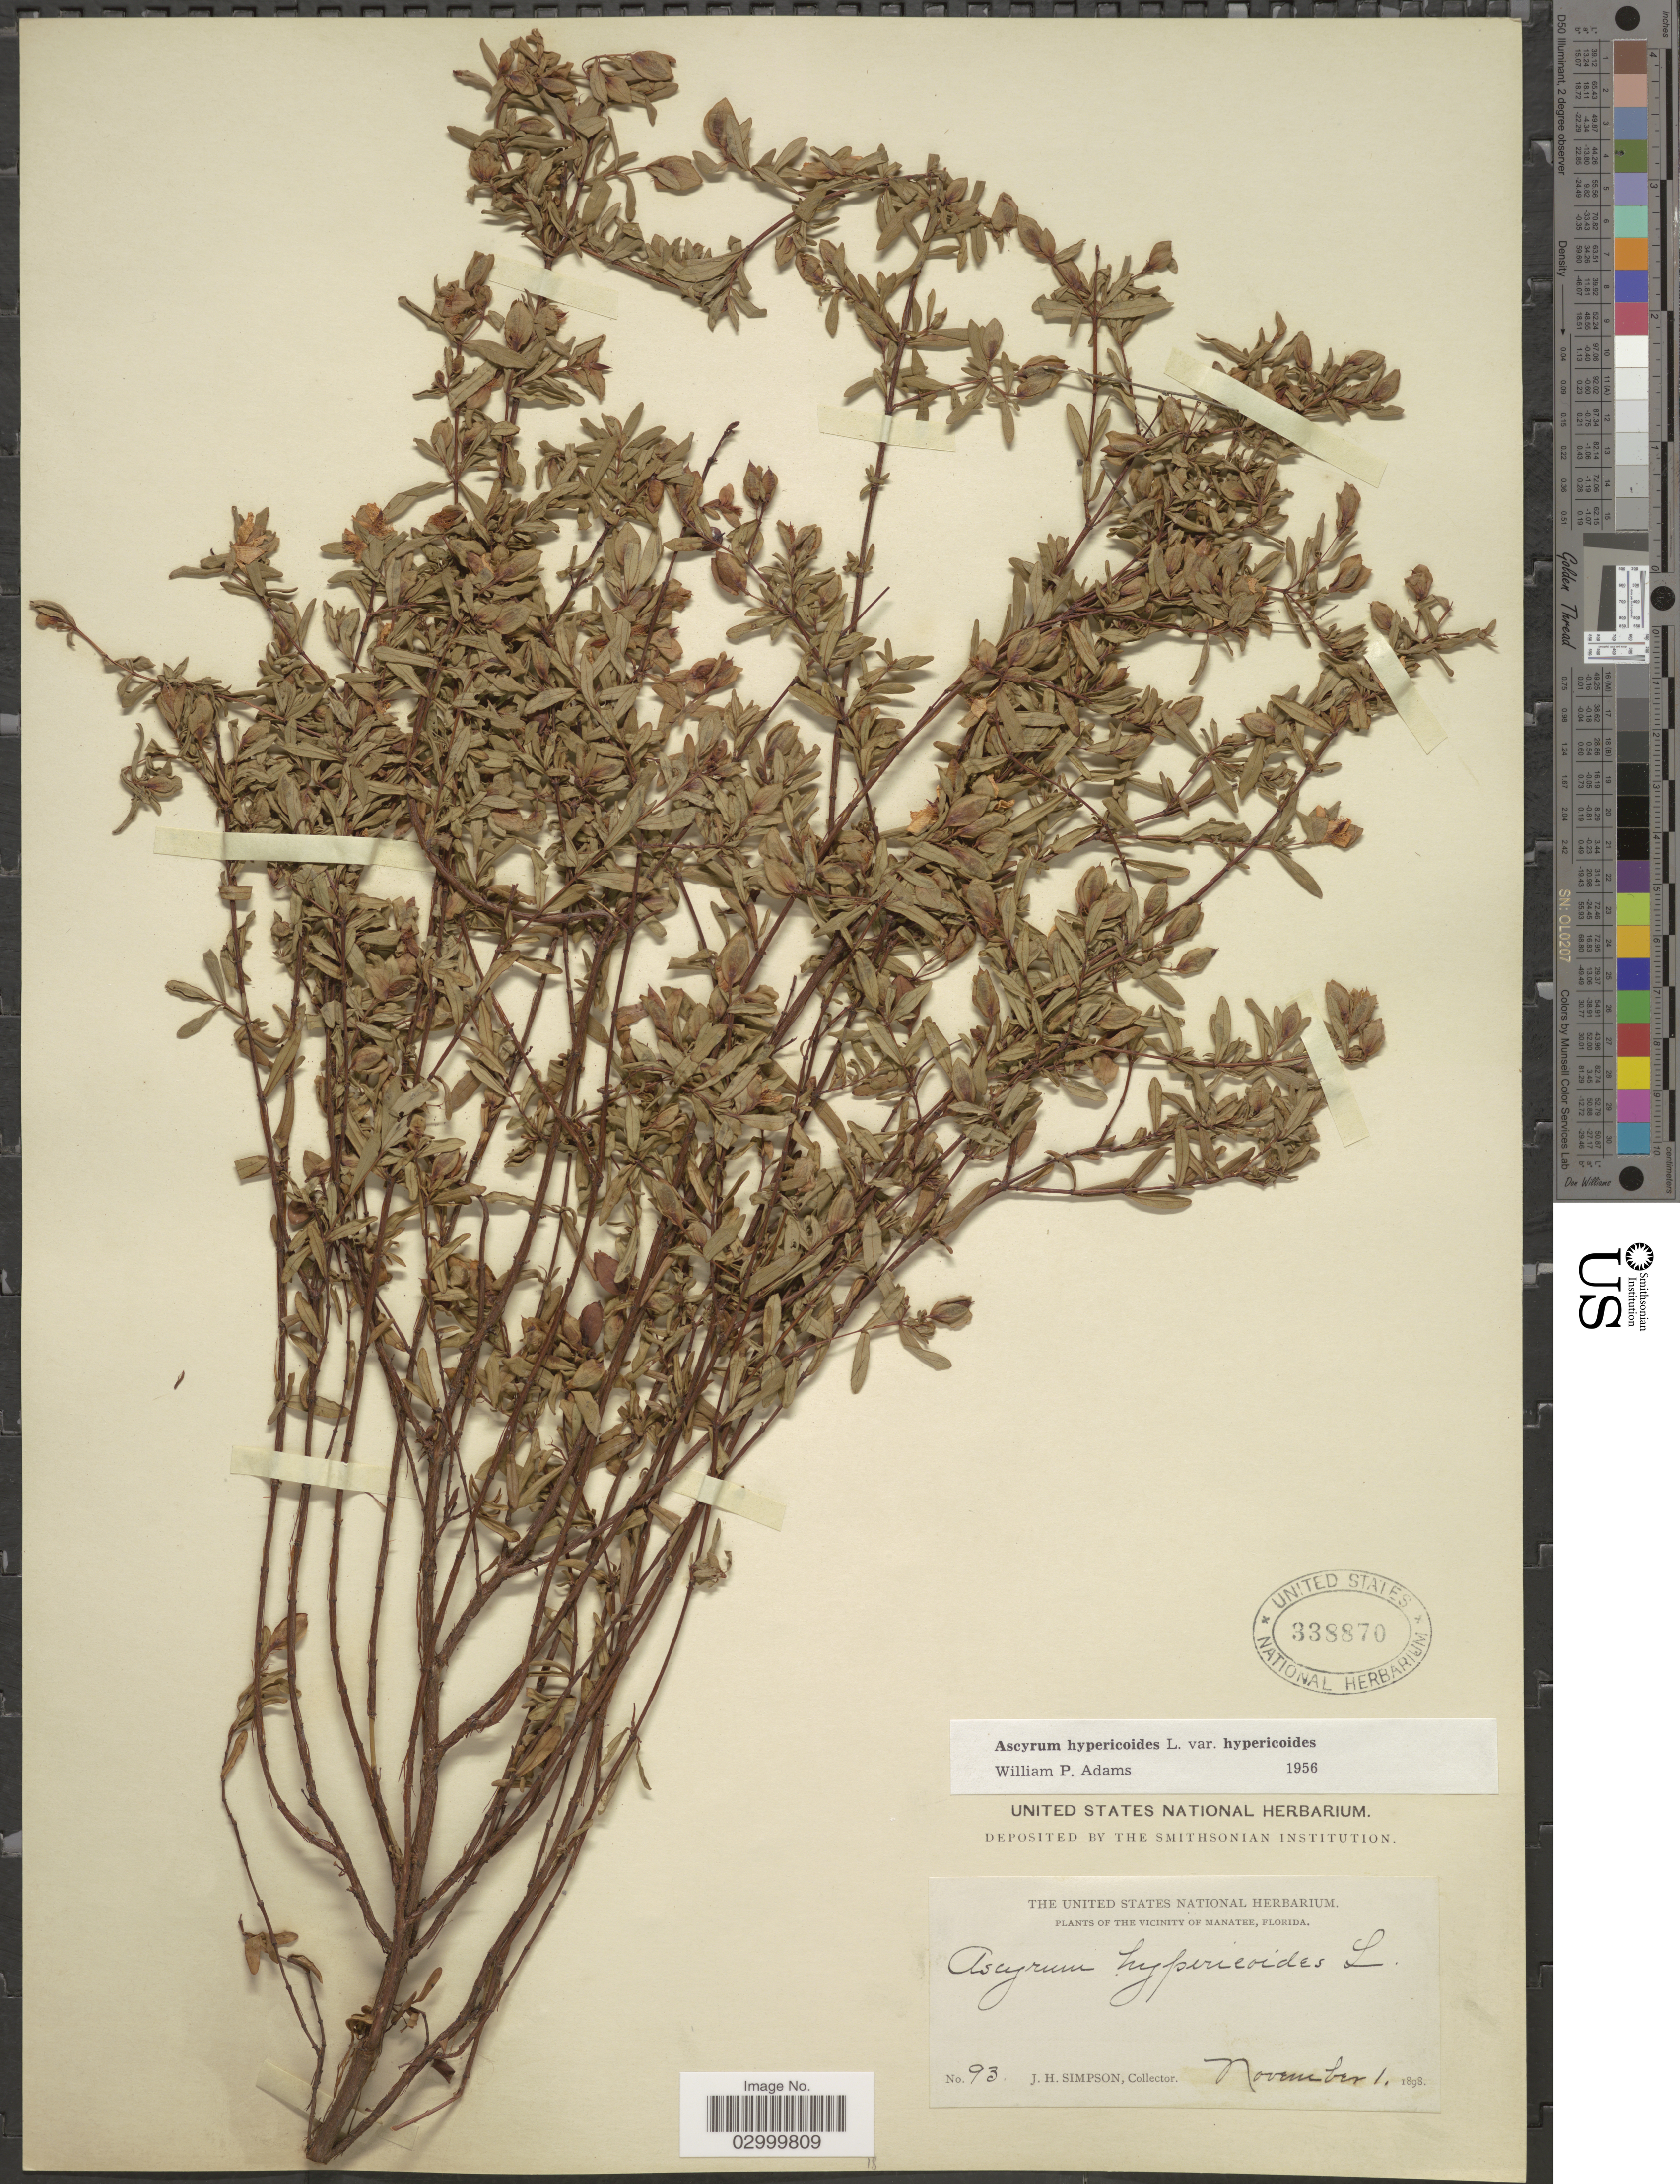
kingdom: Plantae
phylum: Tracheophyta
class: Magnoliopsida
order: Malpighiales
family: Hypericaceae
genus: Hypericum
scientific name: Hypericum hypericoides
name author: (L.) Crantz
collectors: J. H. Simpson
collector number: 93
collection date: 1898-11-01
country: United States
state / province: Florida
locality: Vicinity of Manatee.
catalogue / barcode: US 338870